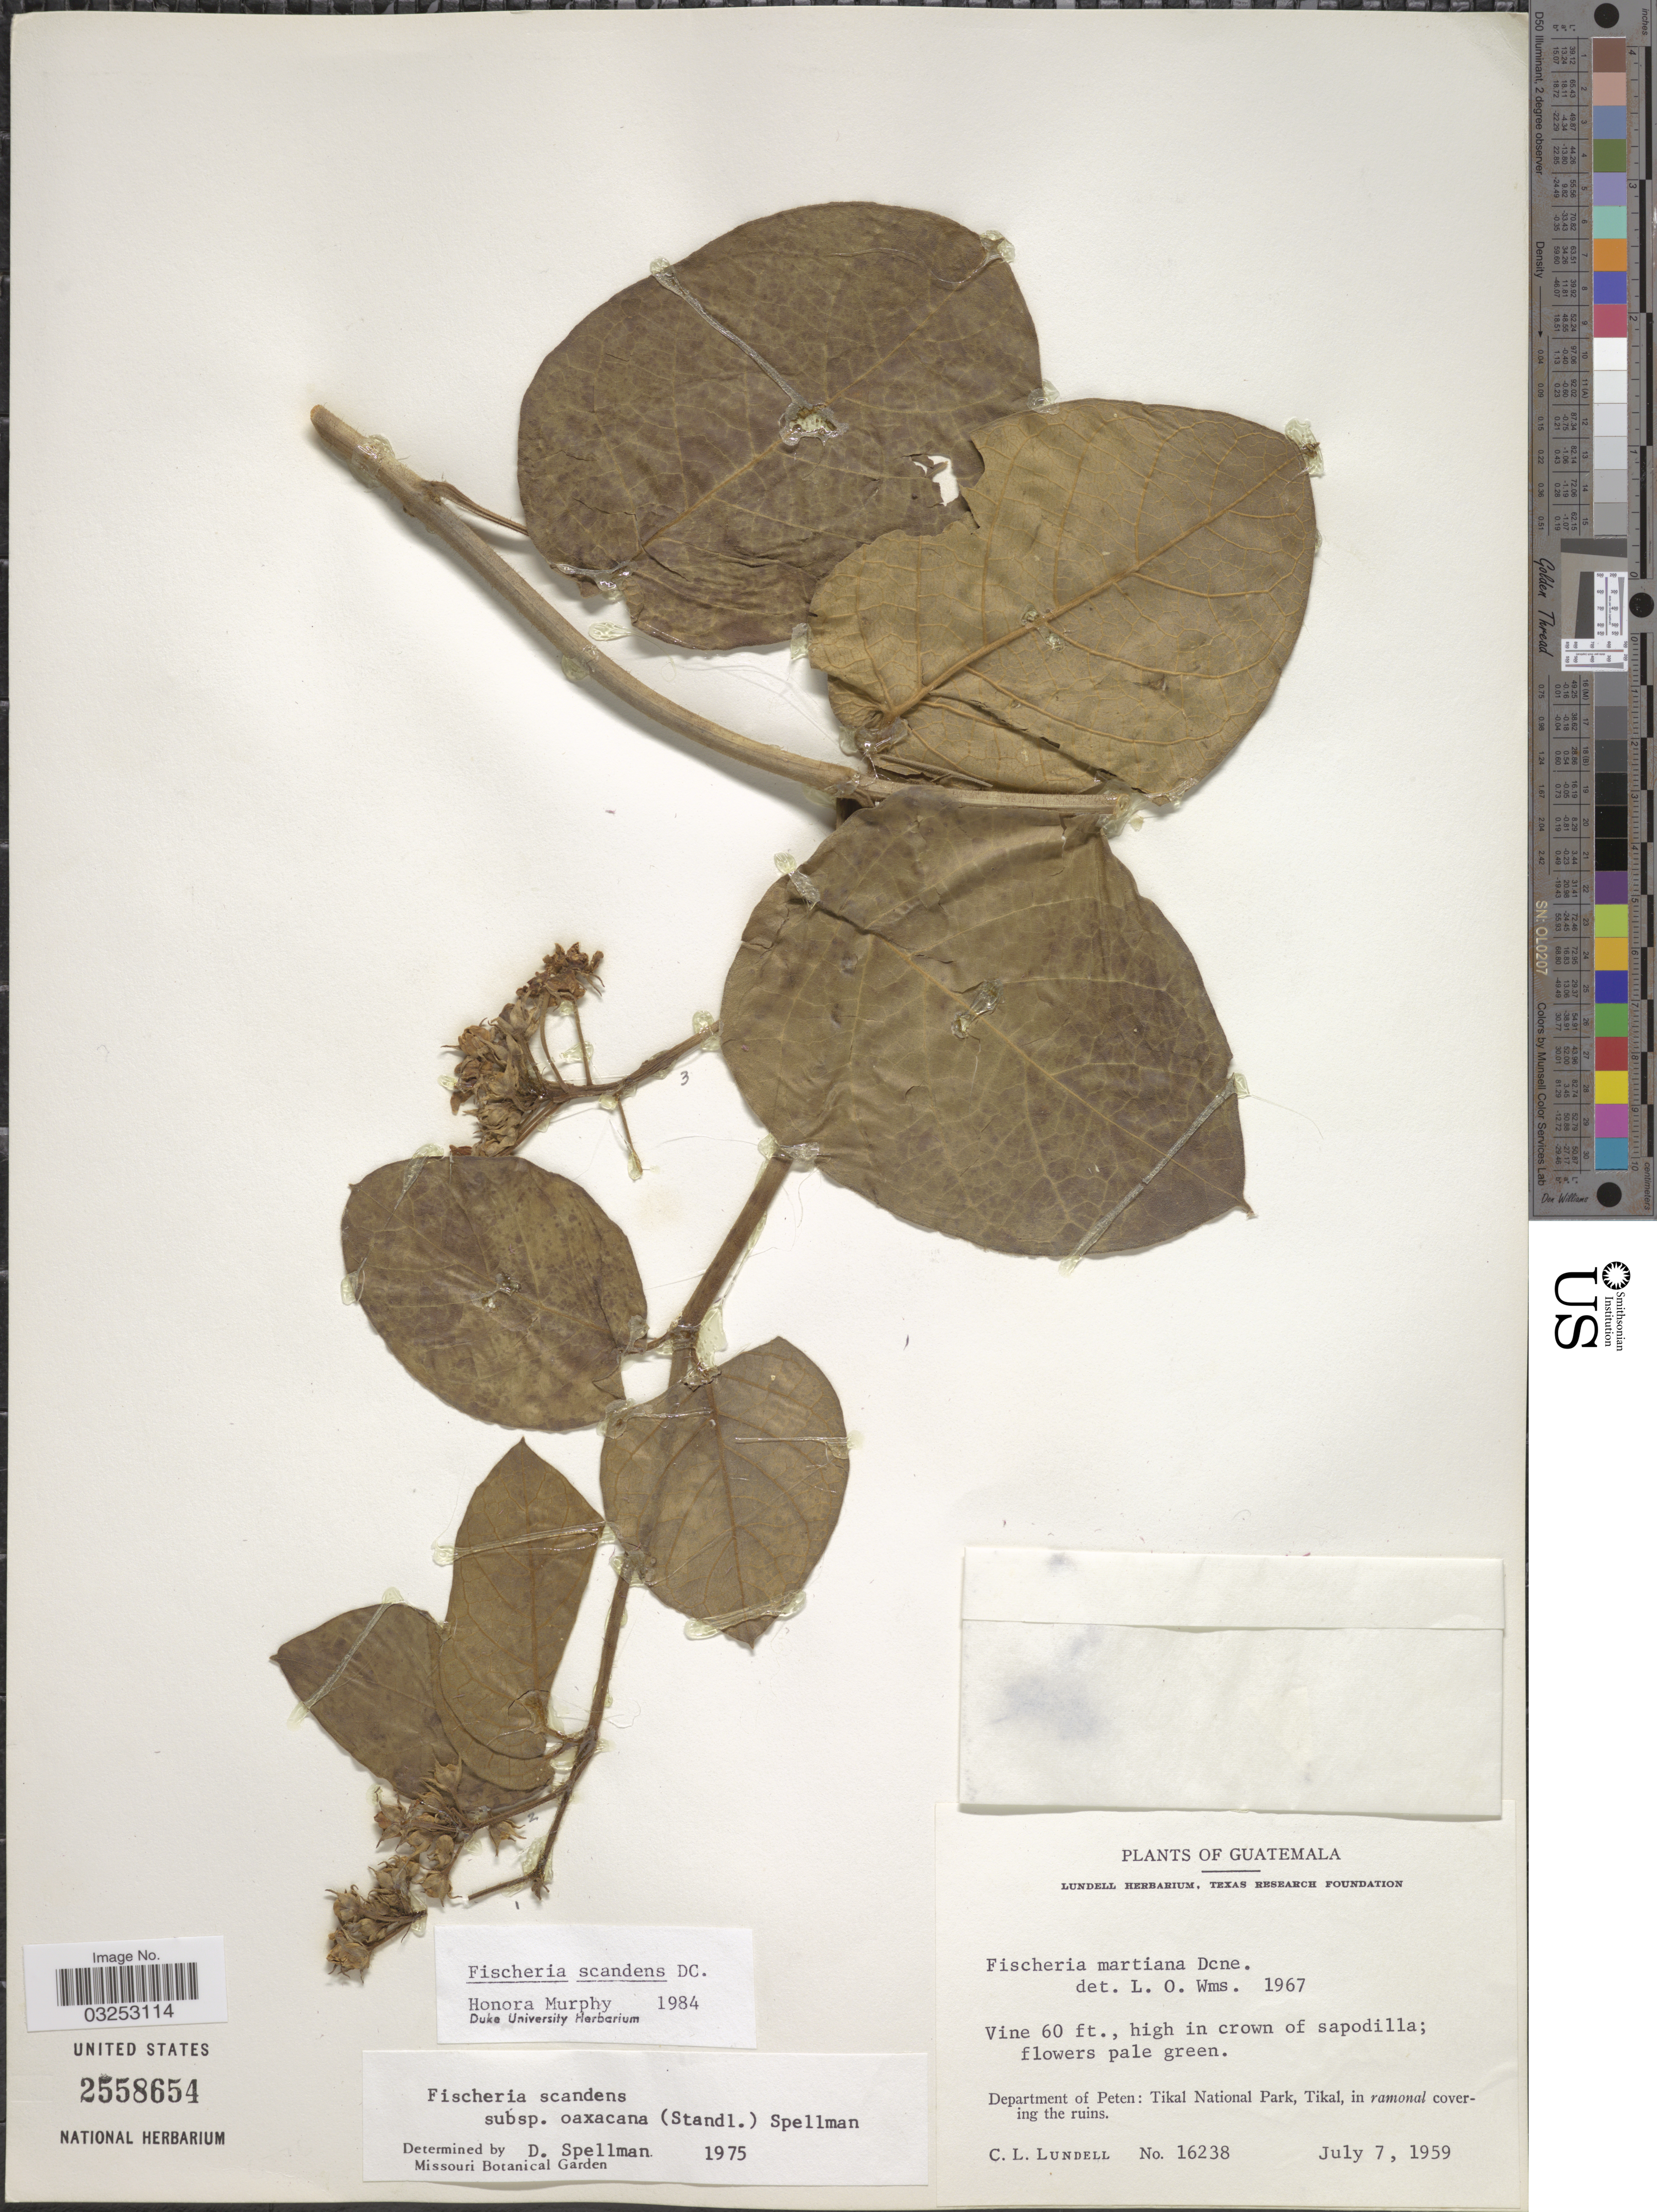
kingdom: Plantae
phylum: Tracheophyta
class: Magnoliopsida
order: Gentianales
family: Apocynaceae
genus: Fischeria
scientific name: Fischeria scandens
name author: DC.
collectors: C. L. Lundell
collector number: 16238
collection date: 1959-07-07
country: Guatemala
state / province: El Petén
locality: Department of Peten: Tikal National Park, Tikal, in ramonal covering the ruins.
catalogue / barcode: US 2558654